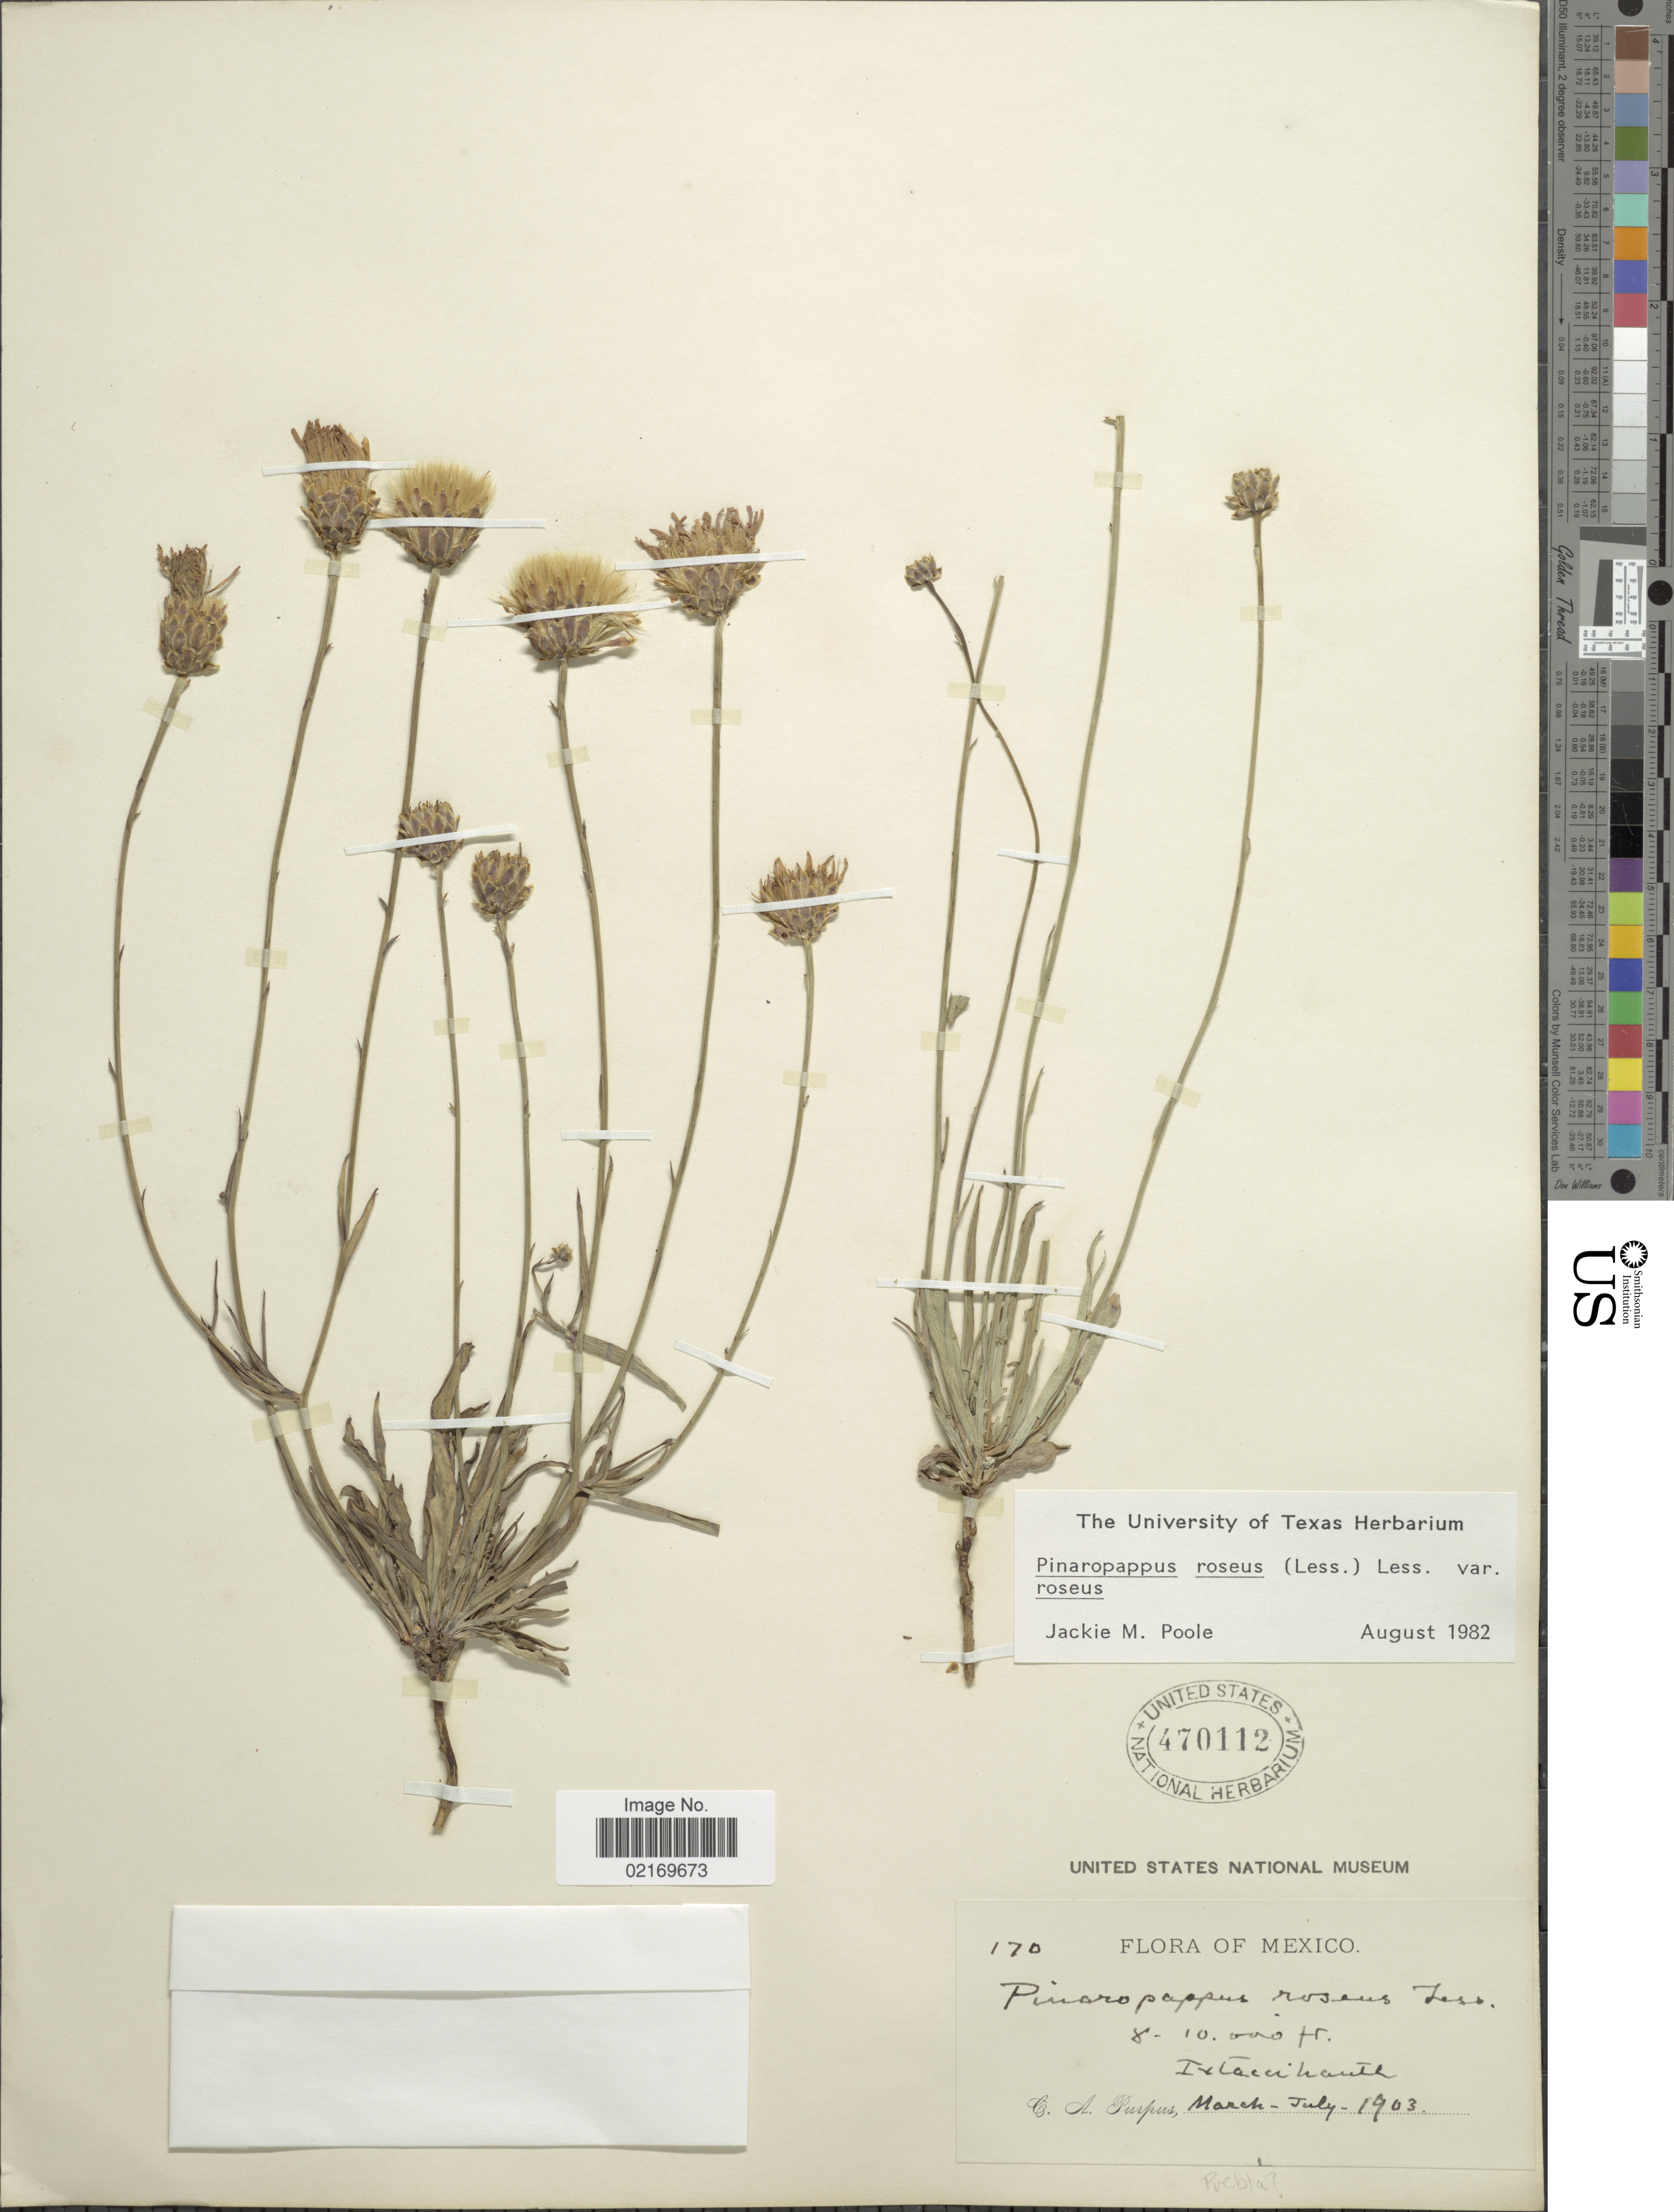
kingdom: Plantae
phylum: Tracheophyta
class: Magnoliopsida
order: Asterales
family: Asteraceae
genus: Pinaropappus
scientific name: Pinaropappus roseus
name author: Less.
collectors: C. A. Purpus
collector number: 170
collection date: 1903-03/1903-07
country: Mexico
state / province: Puebla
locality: Iztaccíhuatl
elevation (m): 2438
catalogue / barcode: US 470112